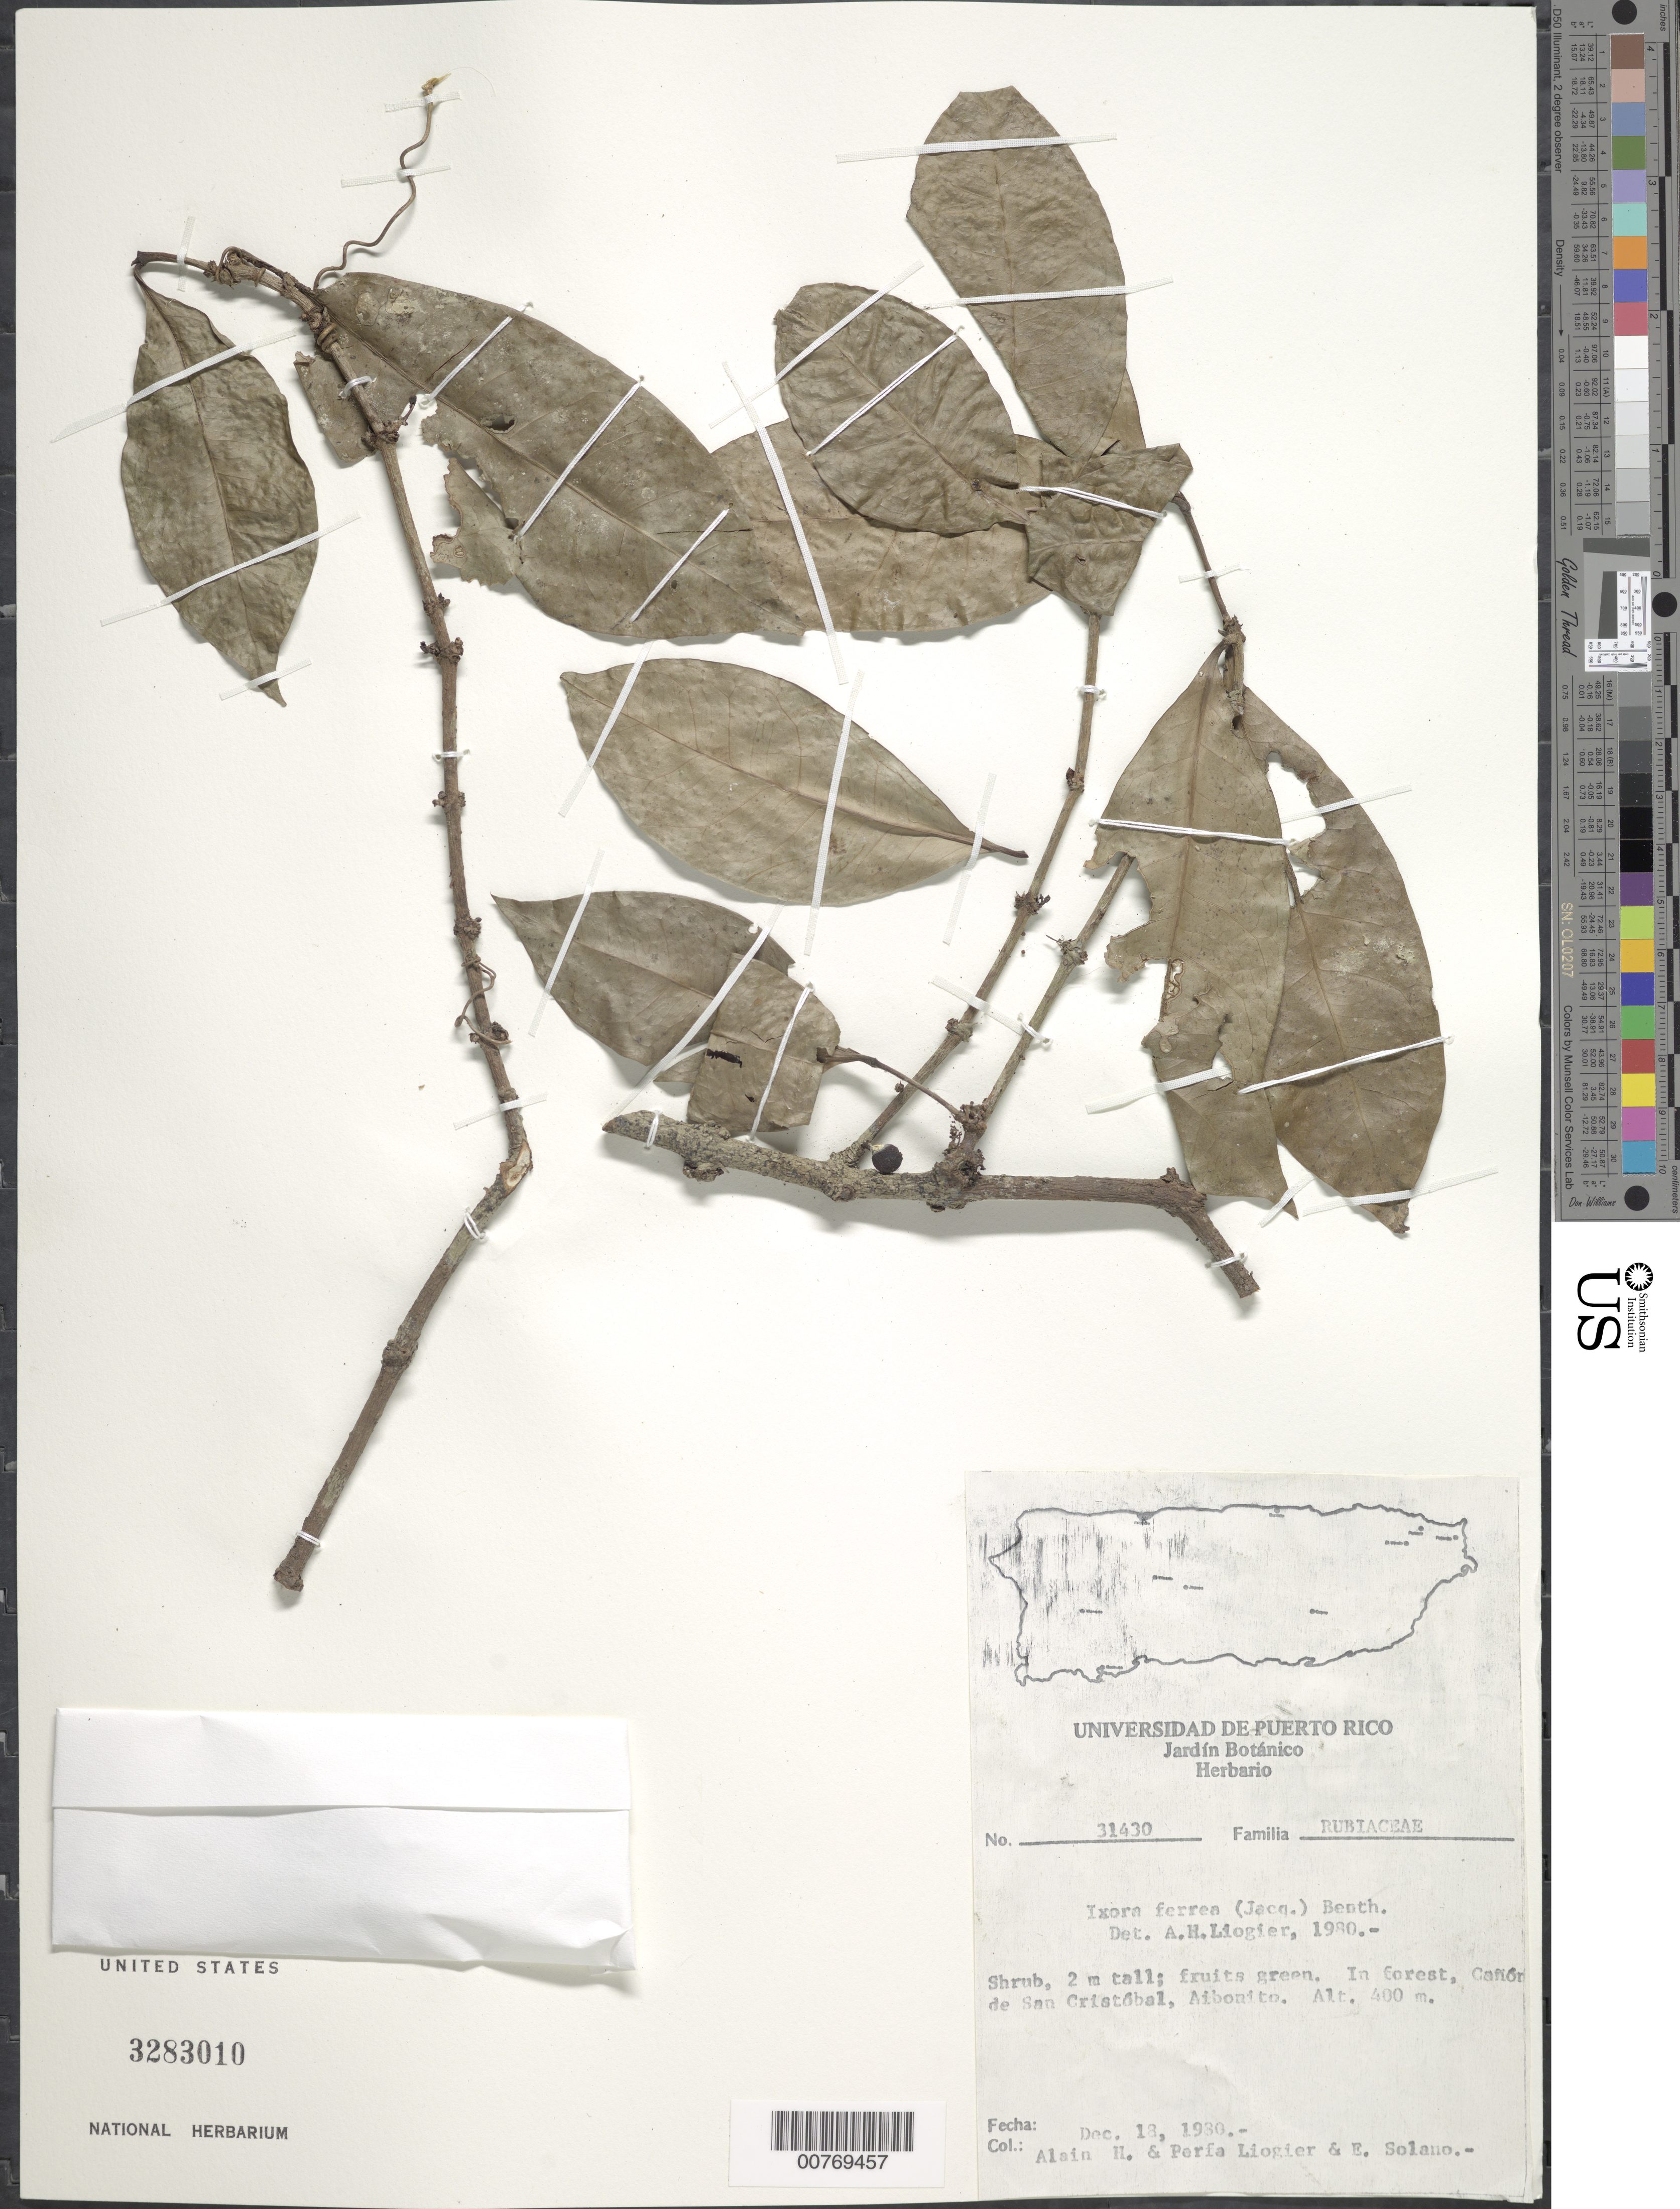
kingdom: Plantae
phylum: Tracheophyta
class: Magnoliopsida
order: Gentianales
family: Rubiaceae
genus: Ixora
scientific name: Ixora ferrea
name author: (Jacq.) Benth.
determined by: Liogier, Alain H.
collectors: A. H. Liogier, M. P. Liogier & E. Solano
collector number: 31430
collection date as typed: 18 Dec 1930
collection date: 1930-12-18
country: Puerto Rico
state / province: Abonito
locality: Cañón de San Cristobal, Aibonito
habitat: Forest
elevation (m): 400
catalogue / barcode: US 3283010